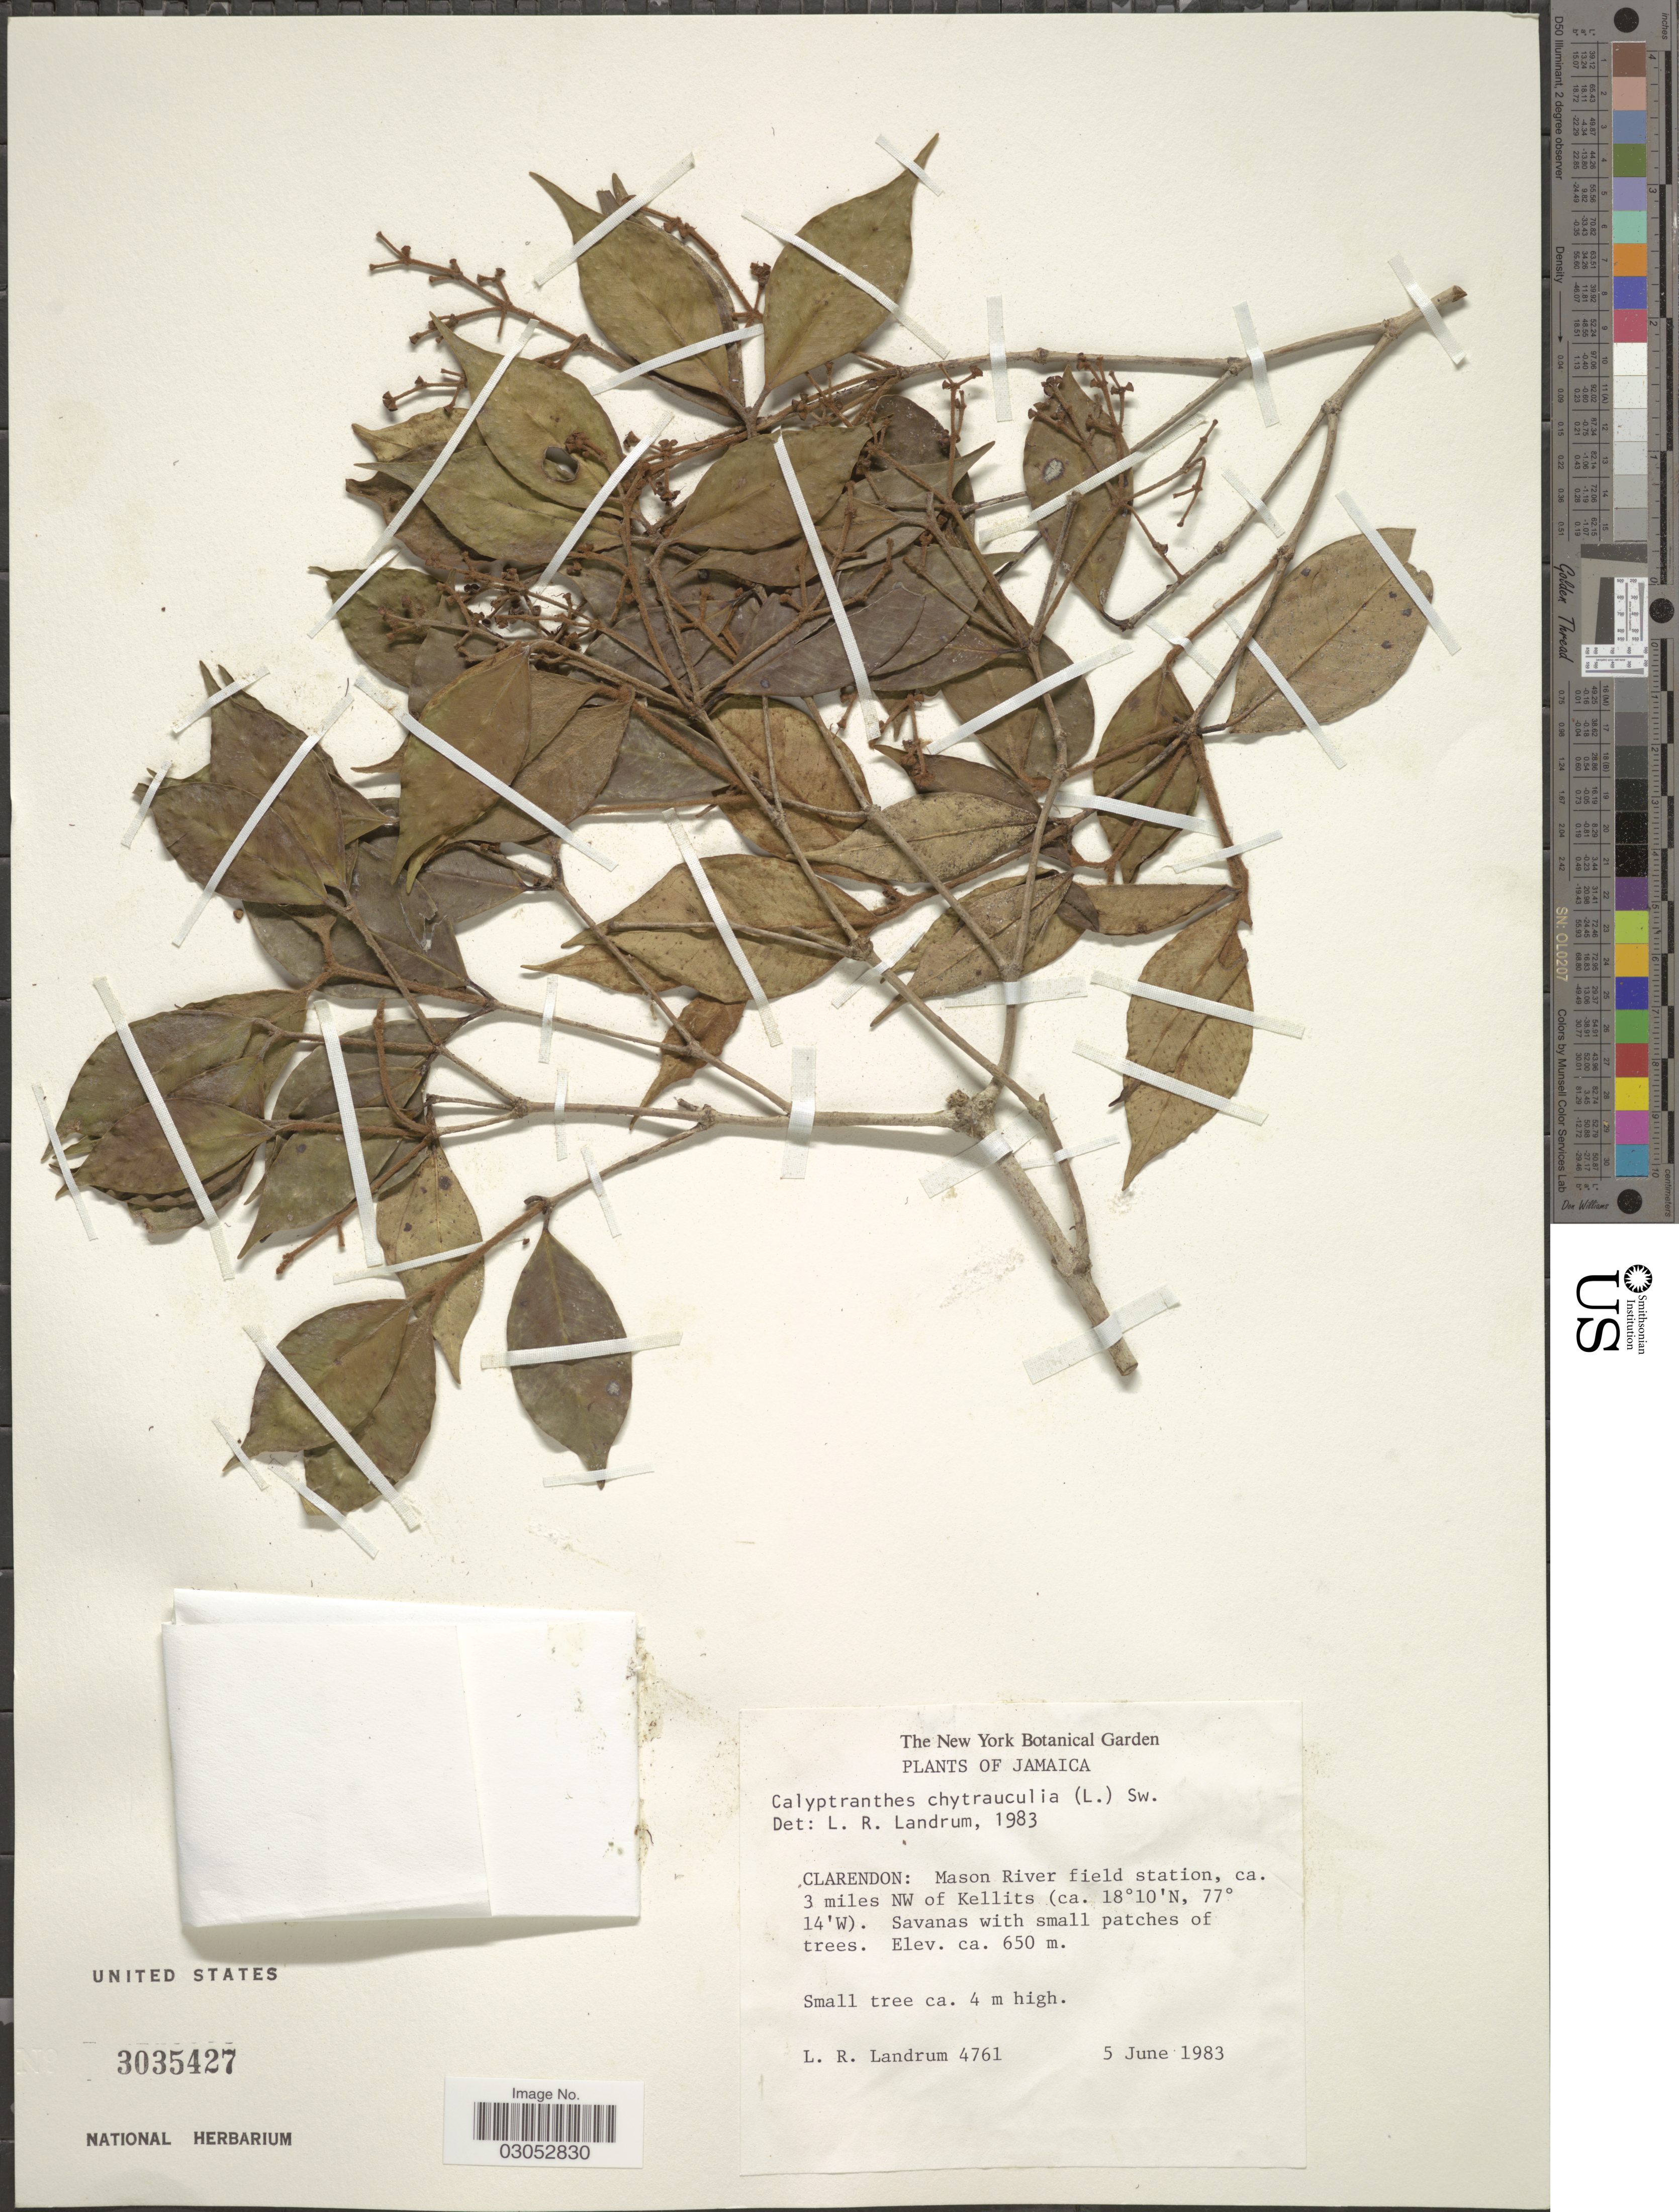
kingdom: Plantae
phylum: Tracheophyta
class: Magnoliopsida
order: Myrtales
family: Myrtaceae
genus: Myrcia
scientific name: Myrcia chytraculia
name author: (L.) A.R. Lourenço & E. Lucas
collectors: L. R. Landrum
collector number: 4761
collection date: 1983-06-05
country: Jamaica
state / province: Clarendon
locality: Mason River field station, ca. 3 miles NW of Kellits.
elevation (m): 650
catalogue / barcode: US 3035427